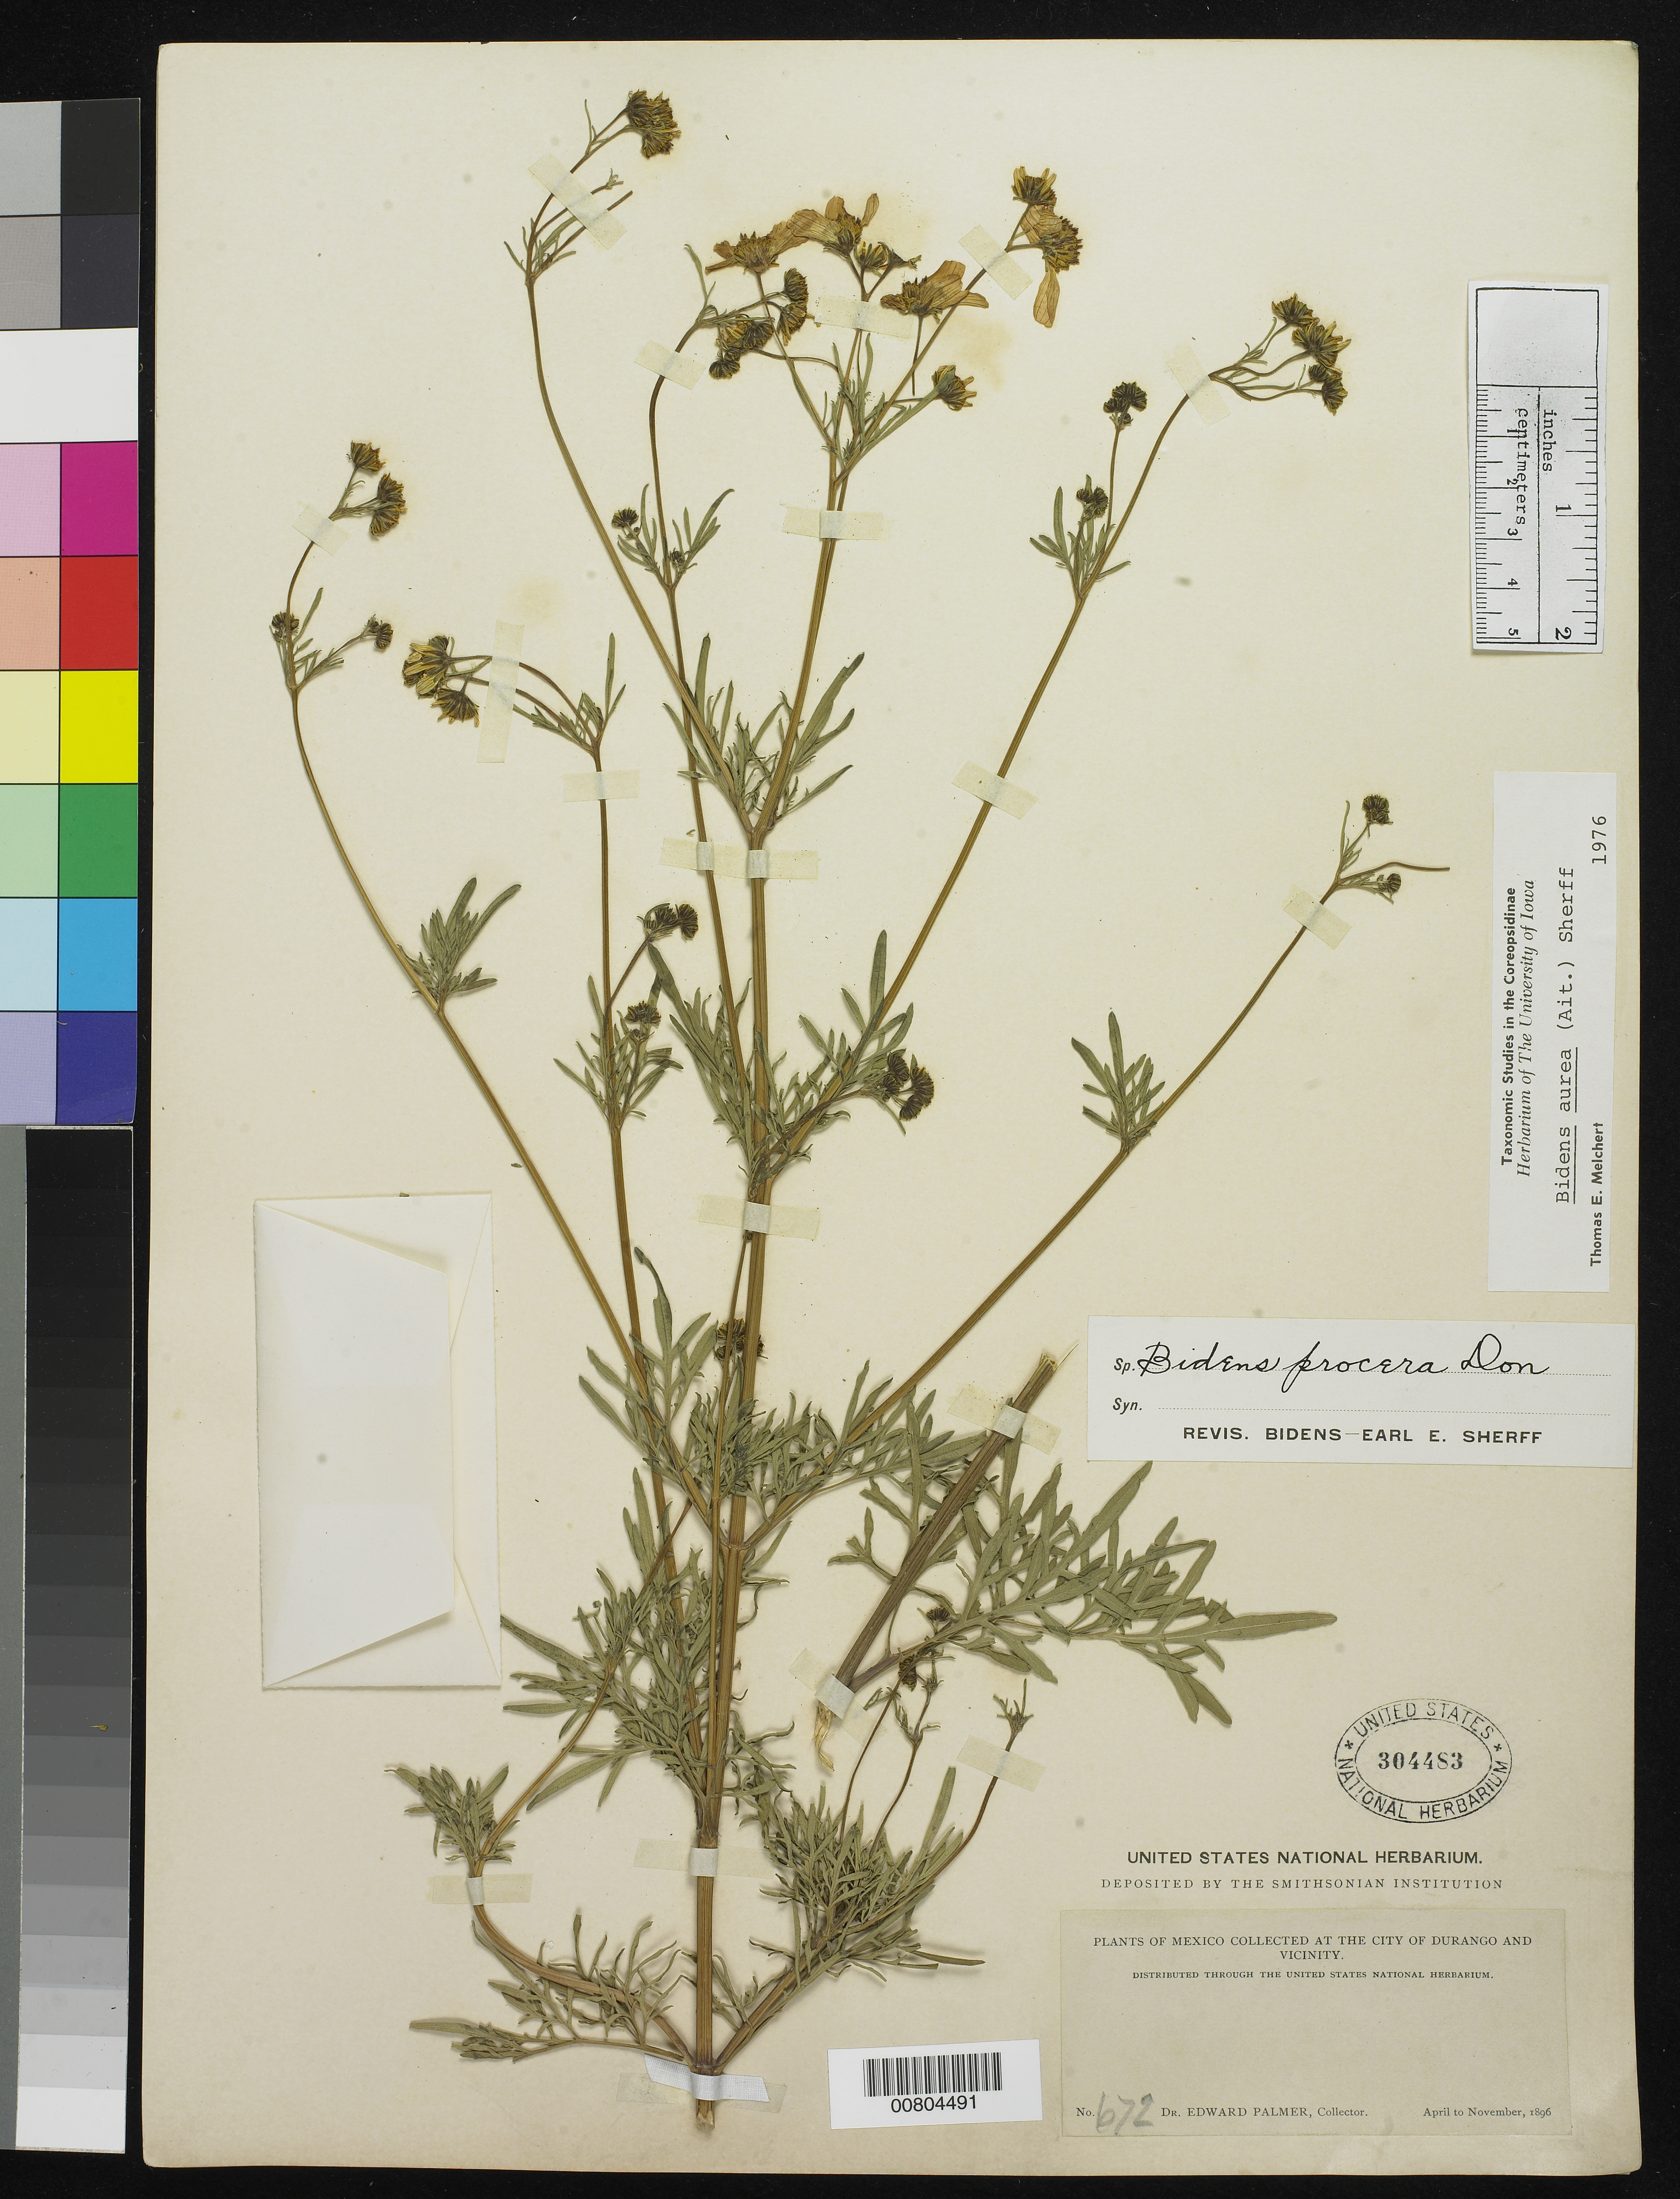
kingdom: Plantae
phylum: Tracheophyta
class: Magnoliopsida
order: Asterales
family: Asteraceae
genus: Bidens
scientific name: Bidens aurea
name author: (Aiton) Sherff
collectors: E. Palmer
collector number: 672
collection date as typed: Apr 1896 to -- Nov 1896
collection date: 1896-04/1896-11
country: Mexico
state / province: Durango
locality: City of Durango and vicinity.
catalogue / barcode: US 304483